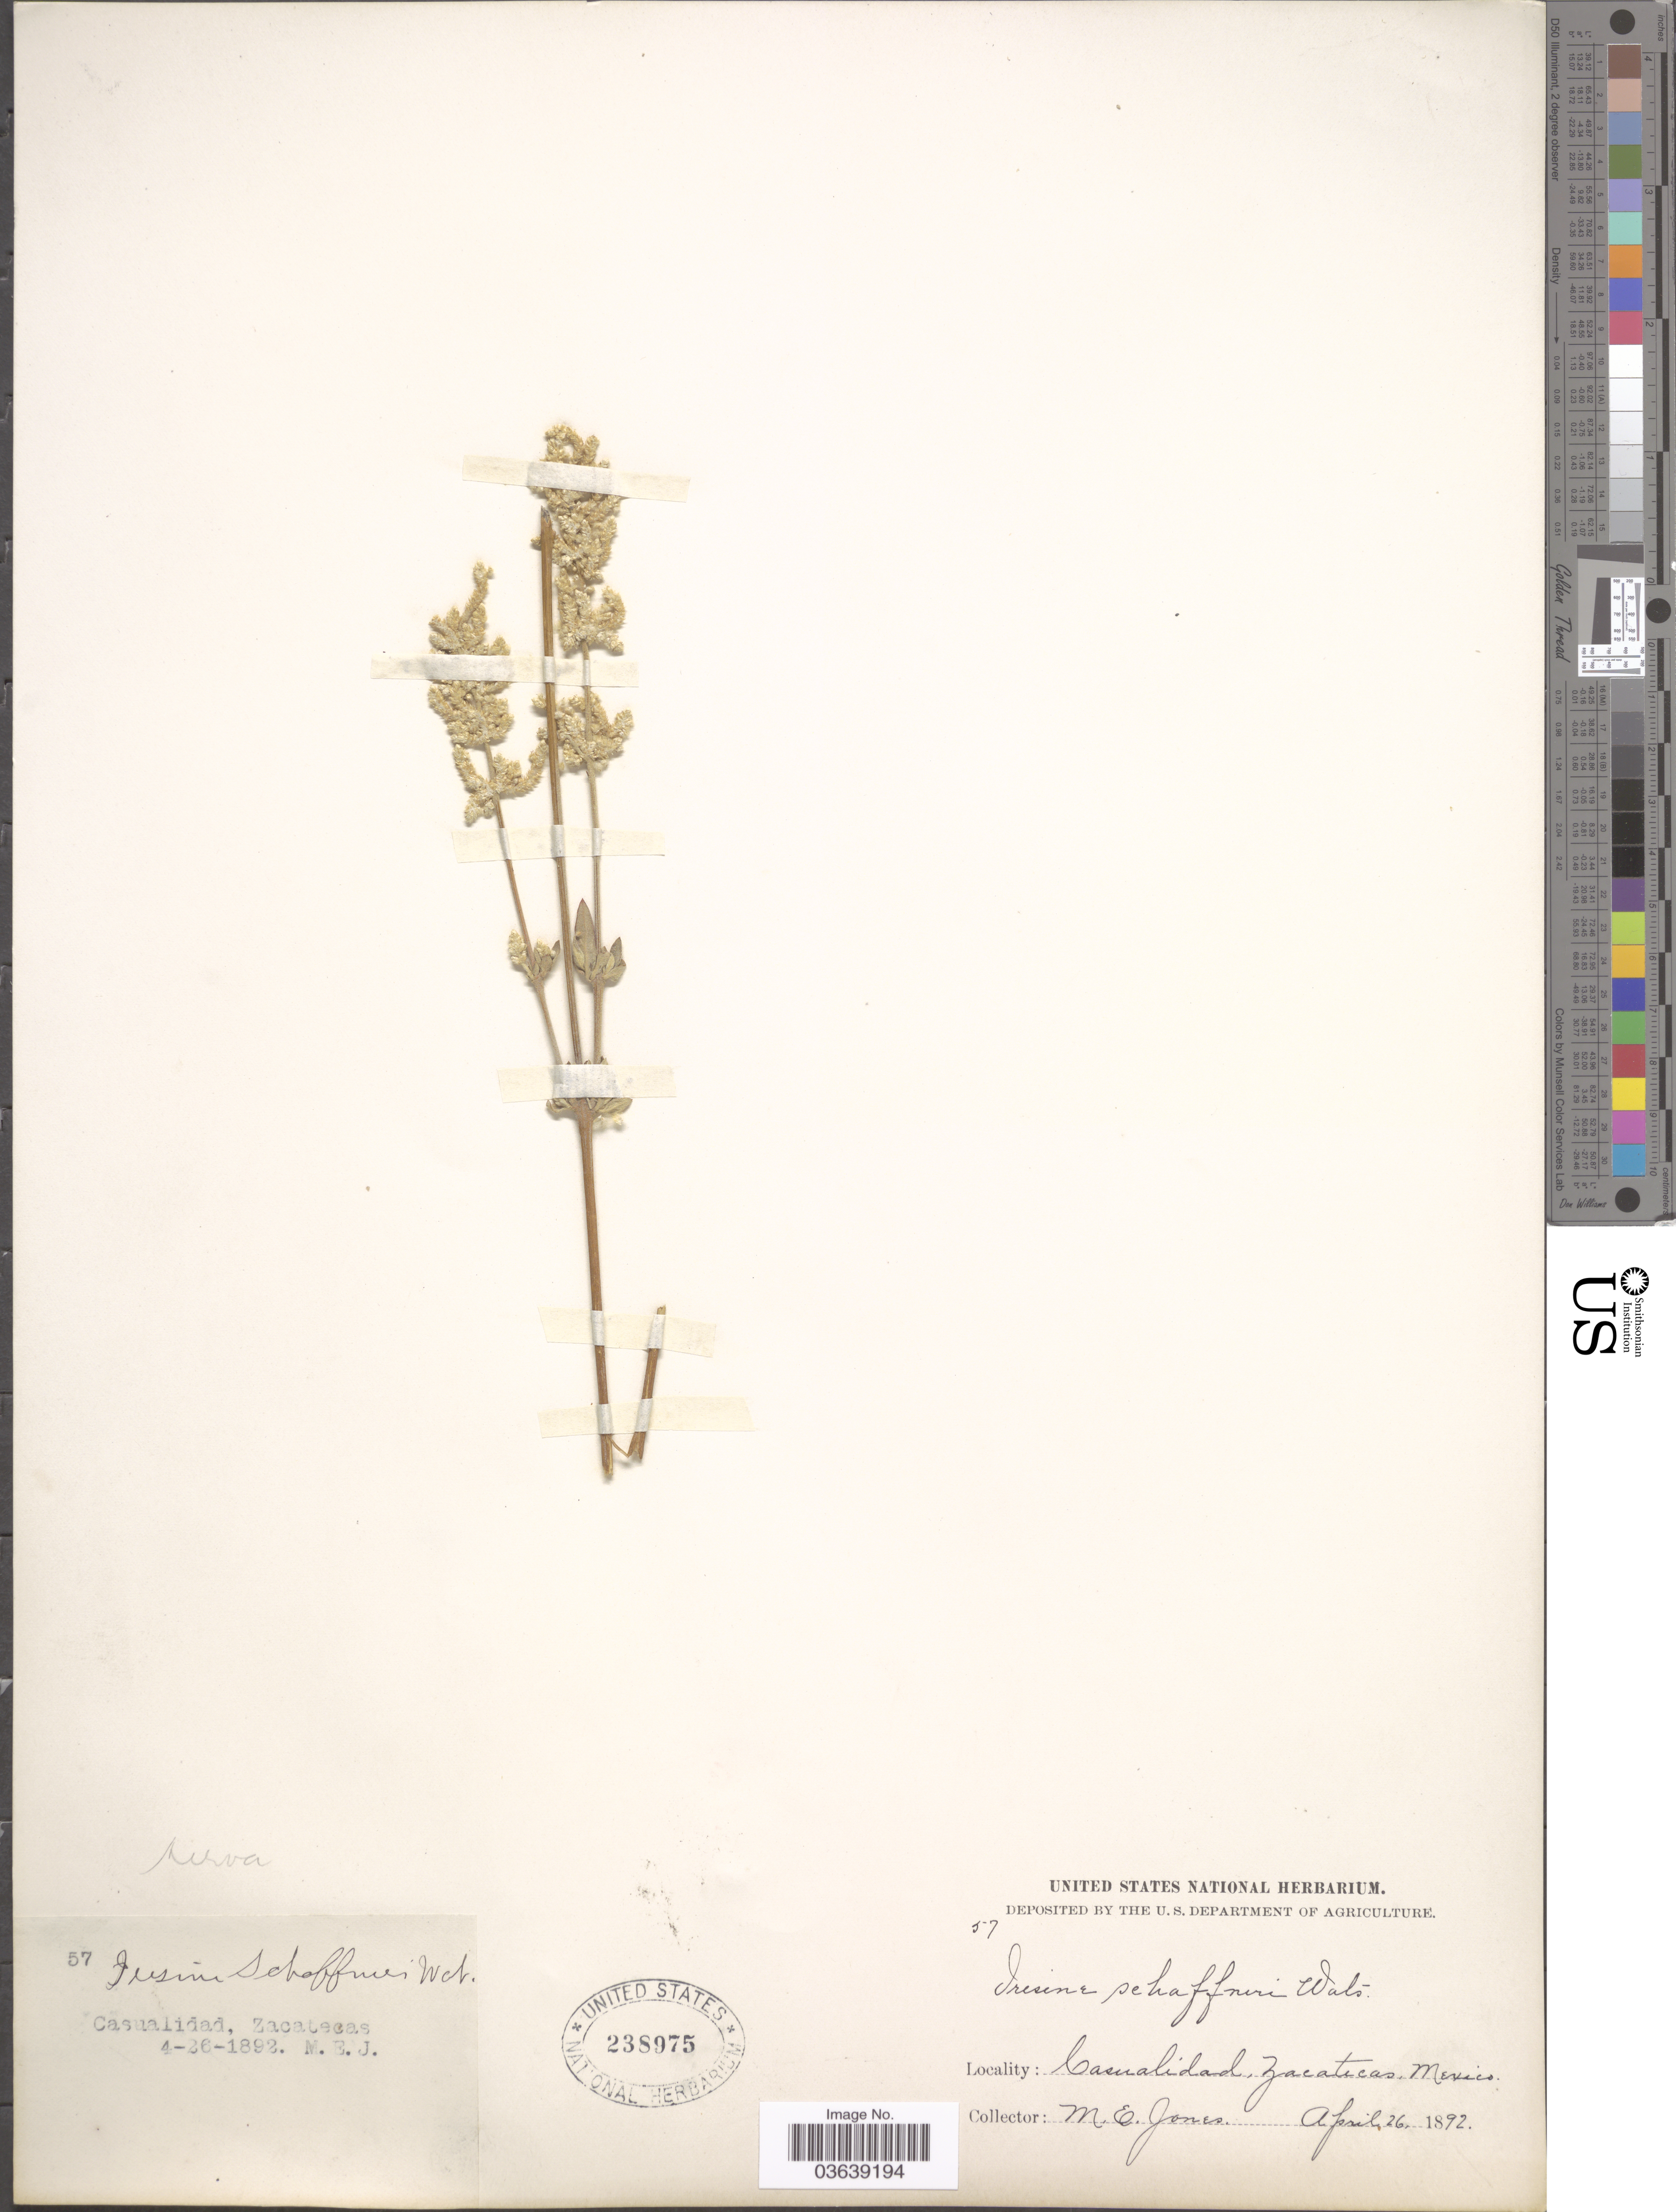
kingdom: Plantae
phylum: Tracheophyta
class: Magnoliopsida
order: Caryophyllales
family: Amaranthaceae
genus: Iresine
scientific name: Iresine schaffneri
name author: S. Watson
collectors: M. E. Jones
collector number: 57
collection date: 1892-04-26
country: Mexico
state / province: Zacatecas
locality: Casualidad.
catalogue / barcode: US 238975